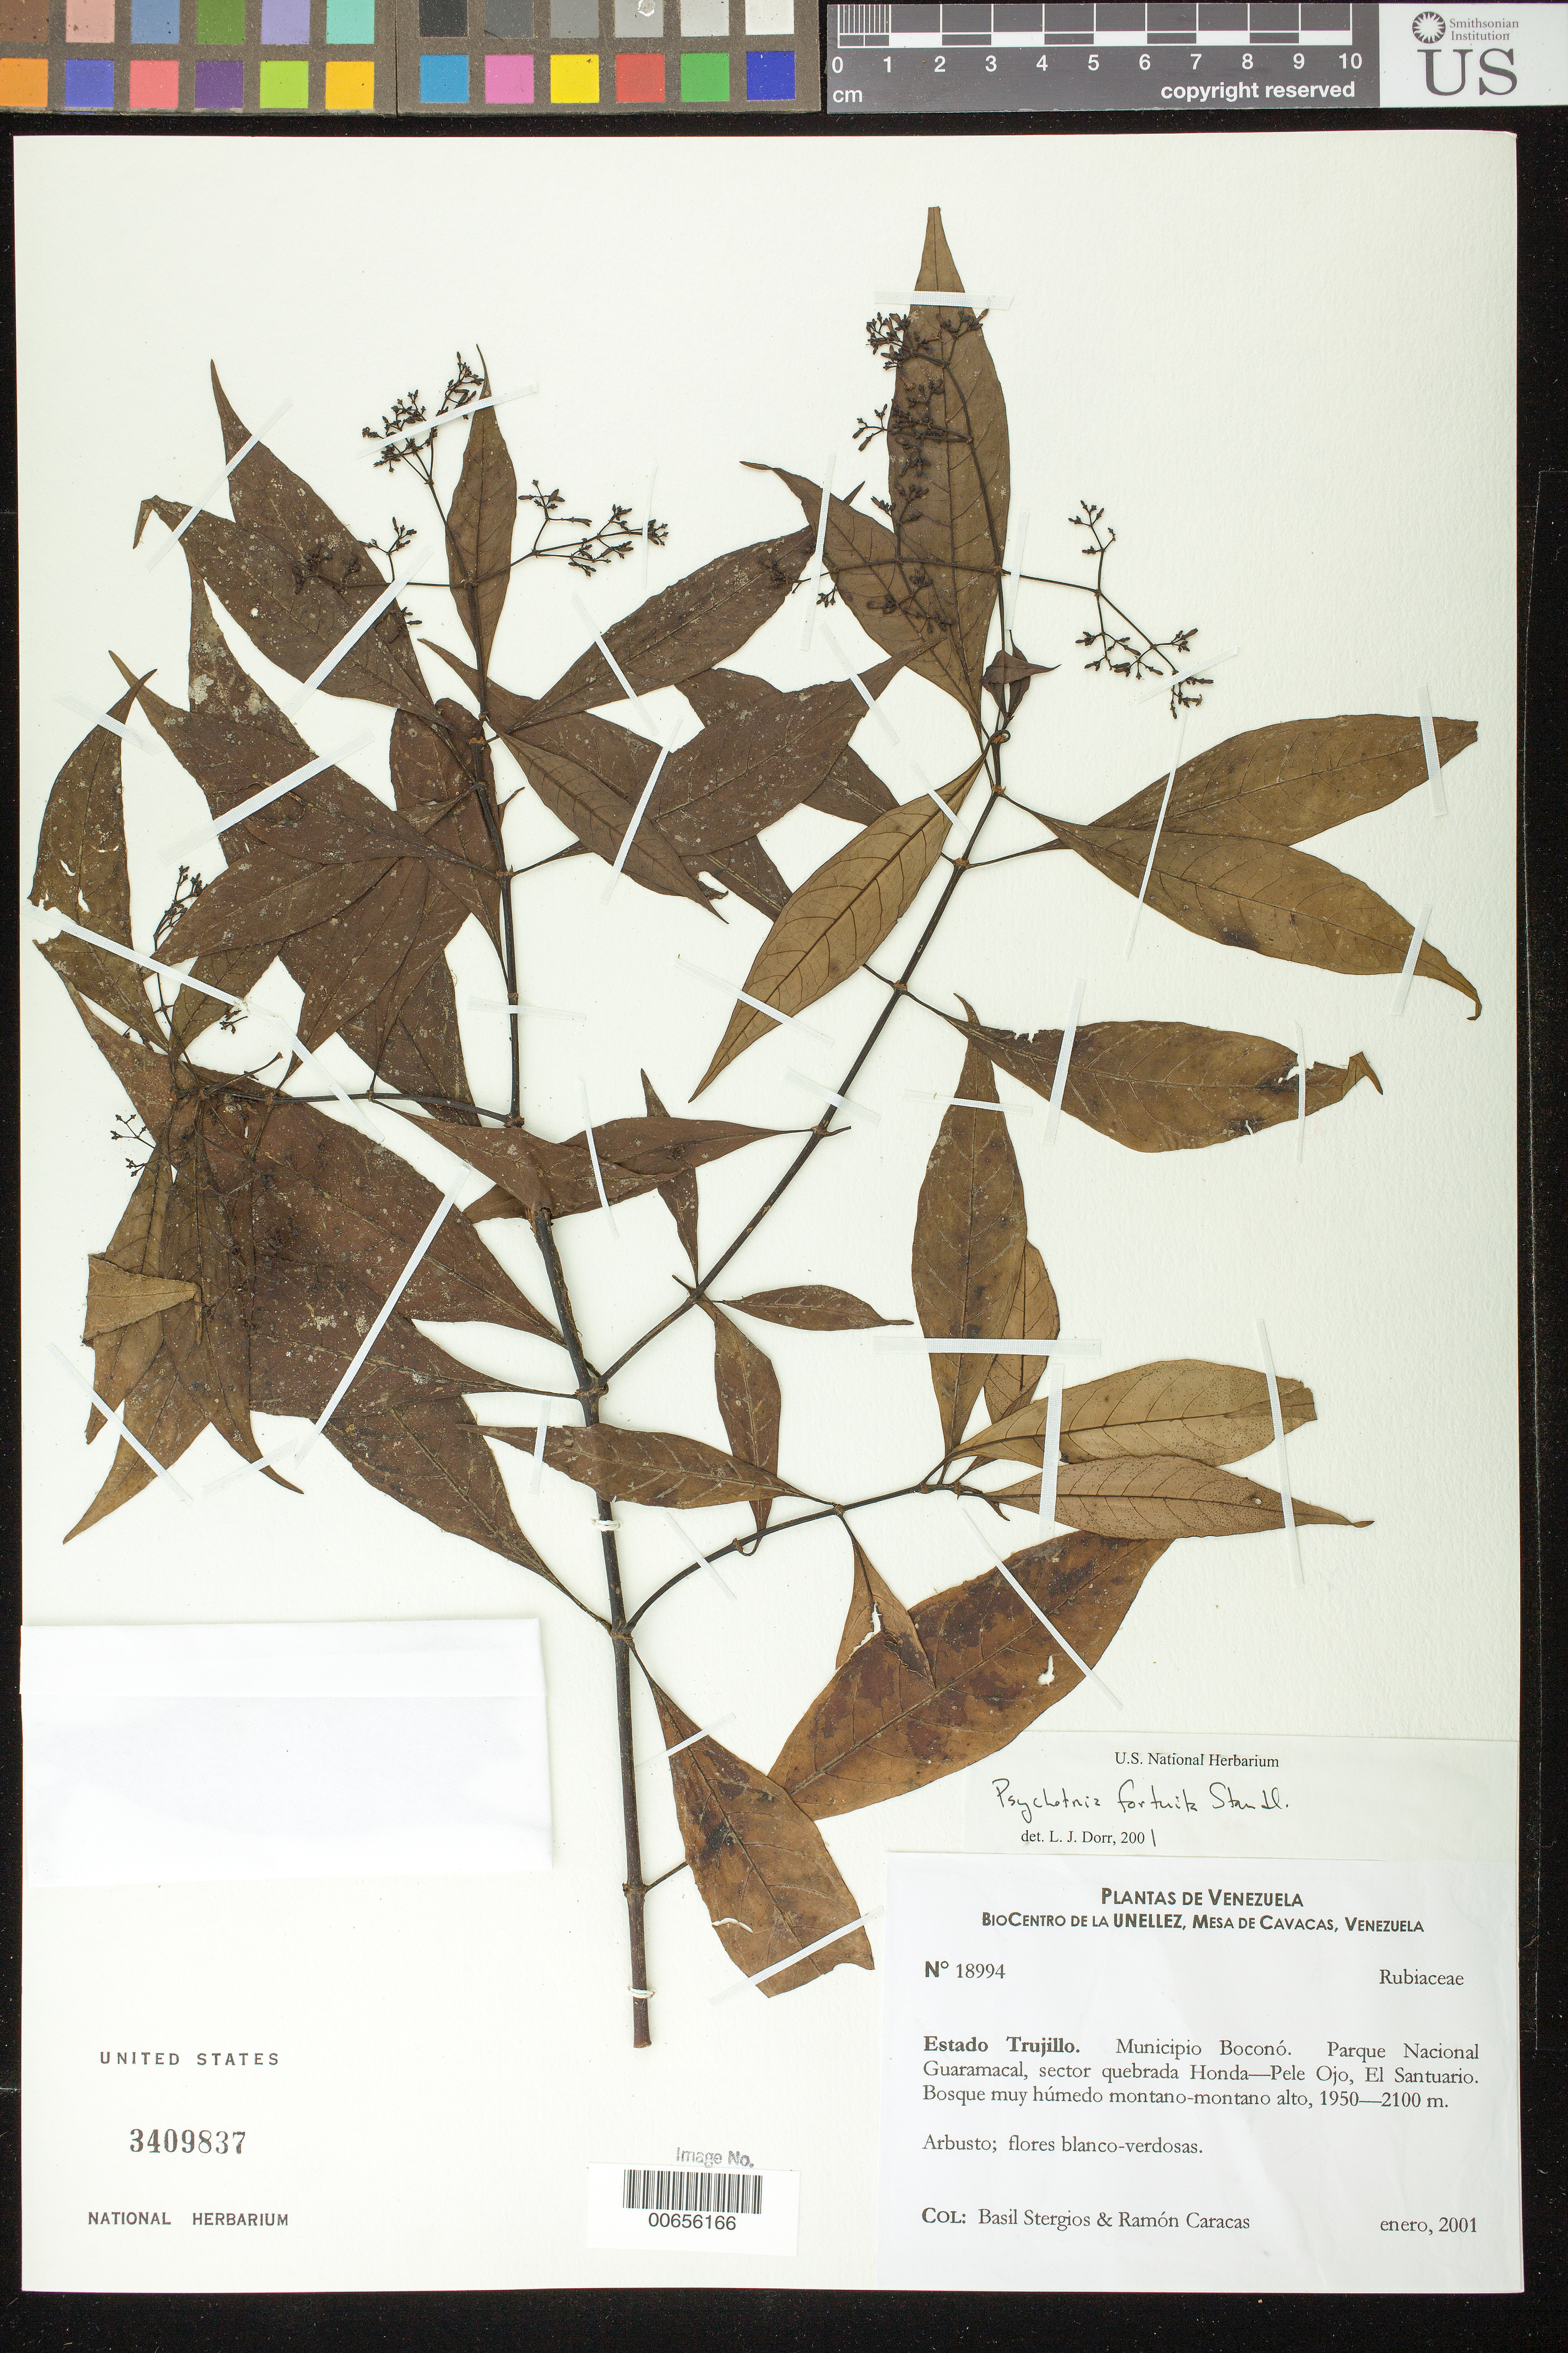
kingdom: Plantae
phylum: Tracheophyta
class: Magnoliopsida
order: Gentianales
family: Rubiaceae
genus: Psychotria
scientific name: Psychotria fortuita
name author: Standl.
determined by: Dorr, L. J., (BOT), Smithsonian Institution - National Museum of Natural History (UNITED STATES)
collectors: B. G. Stergios & R. Caracas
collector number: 18994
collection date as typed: Jan 2001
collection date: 2001-01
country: Venezuela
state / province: Trujillo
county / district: Boconó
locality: Parque Nacional Guaramacal, sector quebrada Honda-Pele Ojo, El Santuario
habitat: Bosque muy húmedo montano-montano alto.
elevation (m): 1950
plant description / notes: MER, MO, MY, NY, PORT, US, VEN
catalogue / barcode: US 3409837